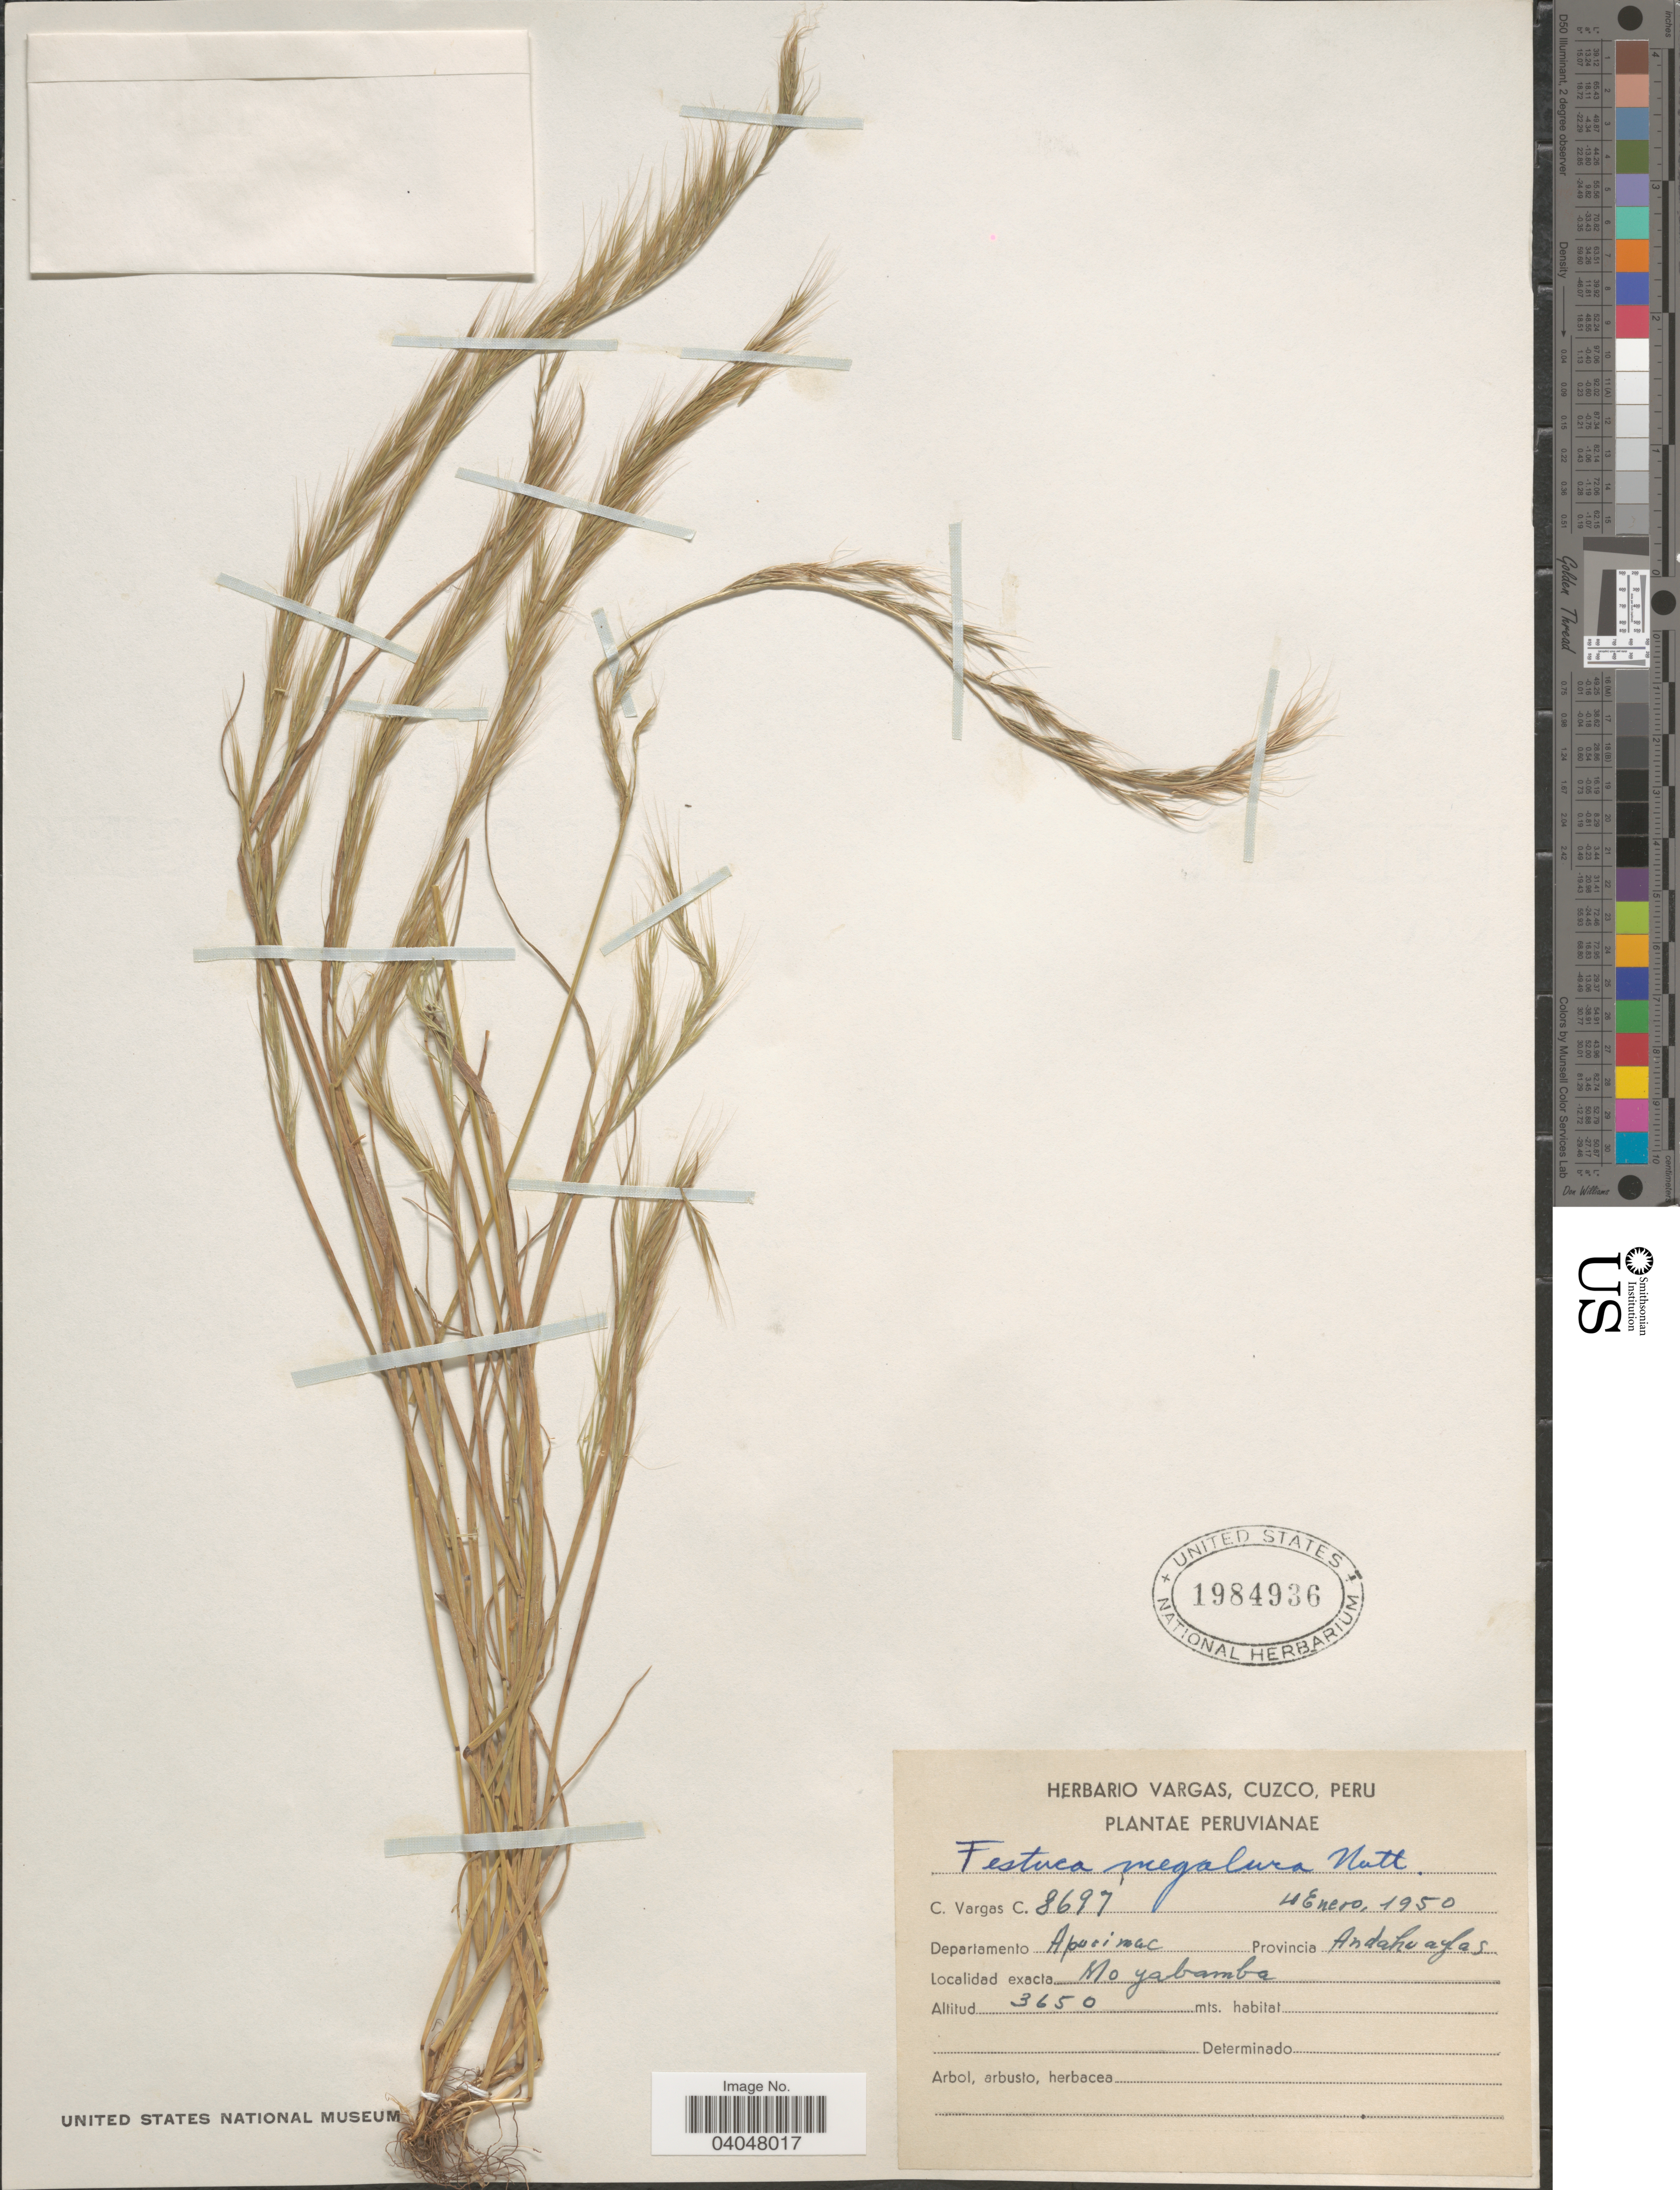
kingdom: Plantae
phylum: Tracheophyta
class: Liliopsida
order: Poales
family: Poaceae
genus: Festuca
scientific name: Festuca megalura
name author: Nutt.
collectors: C. Vargas Calderón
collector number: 8697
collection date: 1950-01-04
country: Peru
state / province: Apurímac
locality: Departamento Apurimac. Provincia Andahuaylas. Moyabamba.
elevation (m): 3650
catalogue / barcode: US 1984936